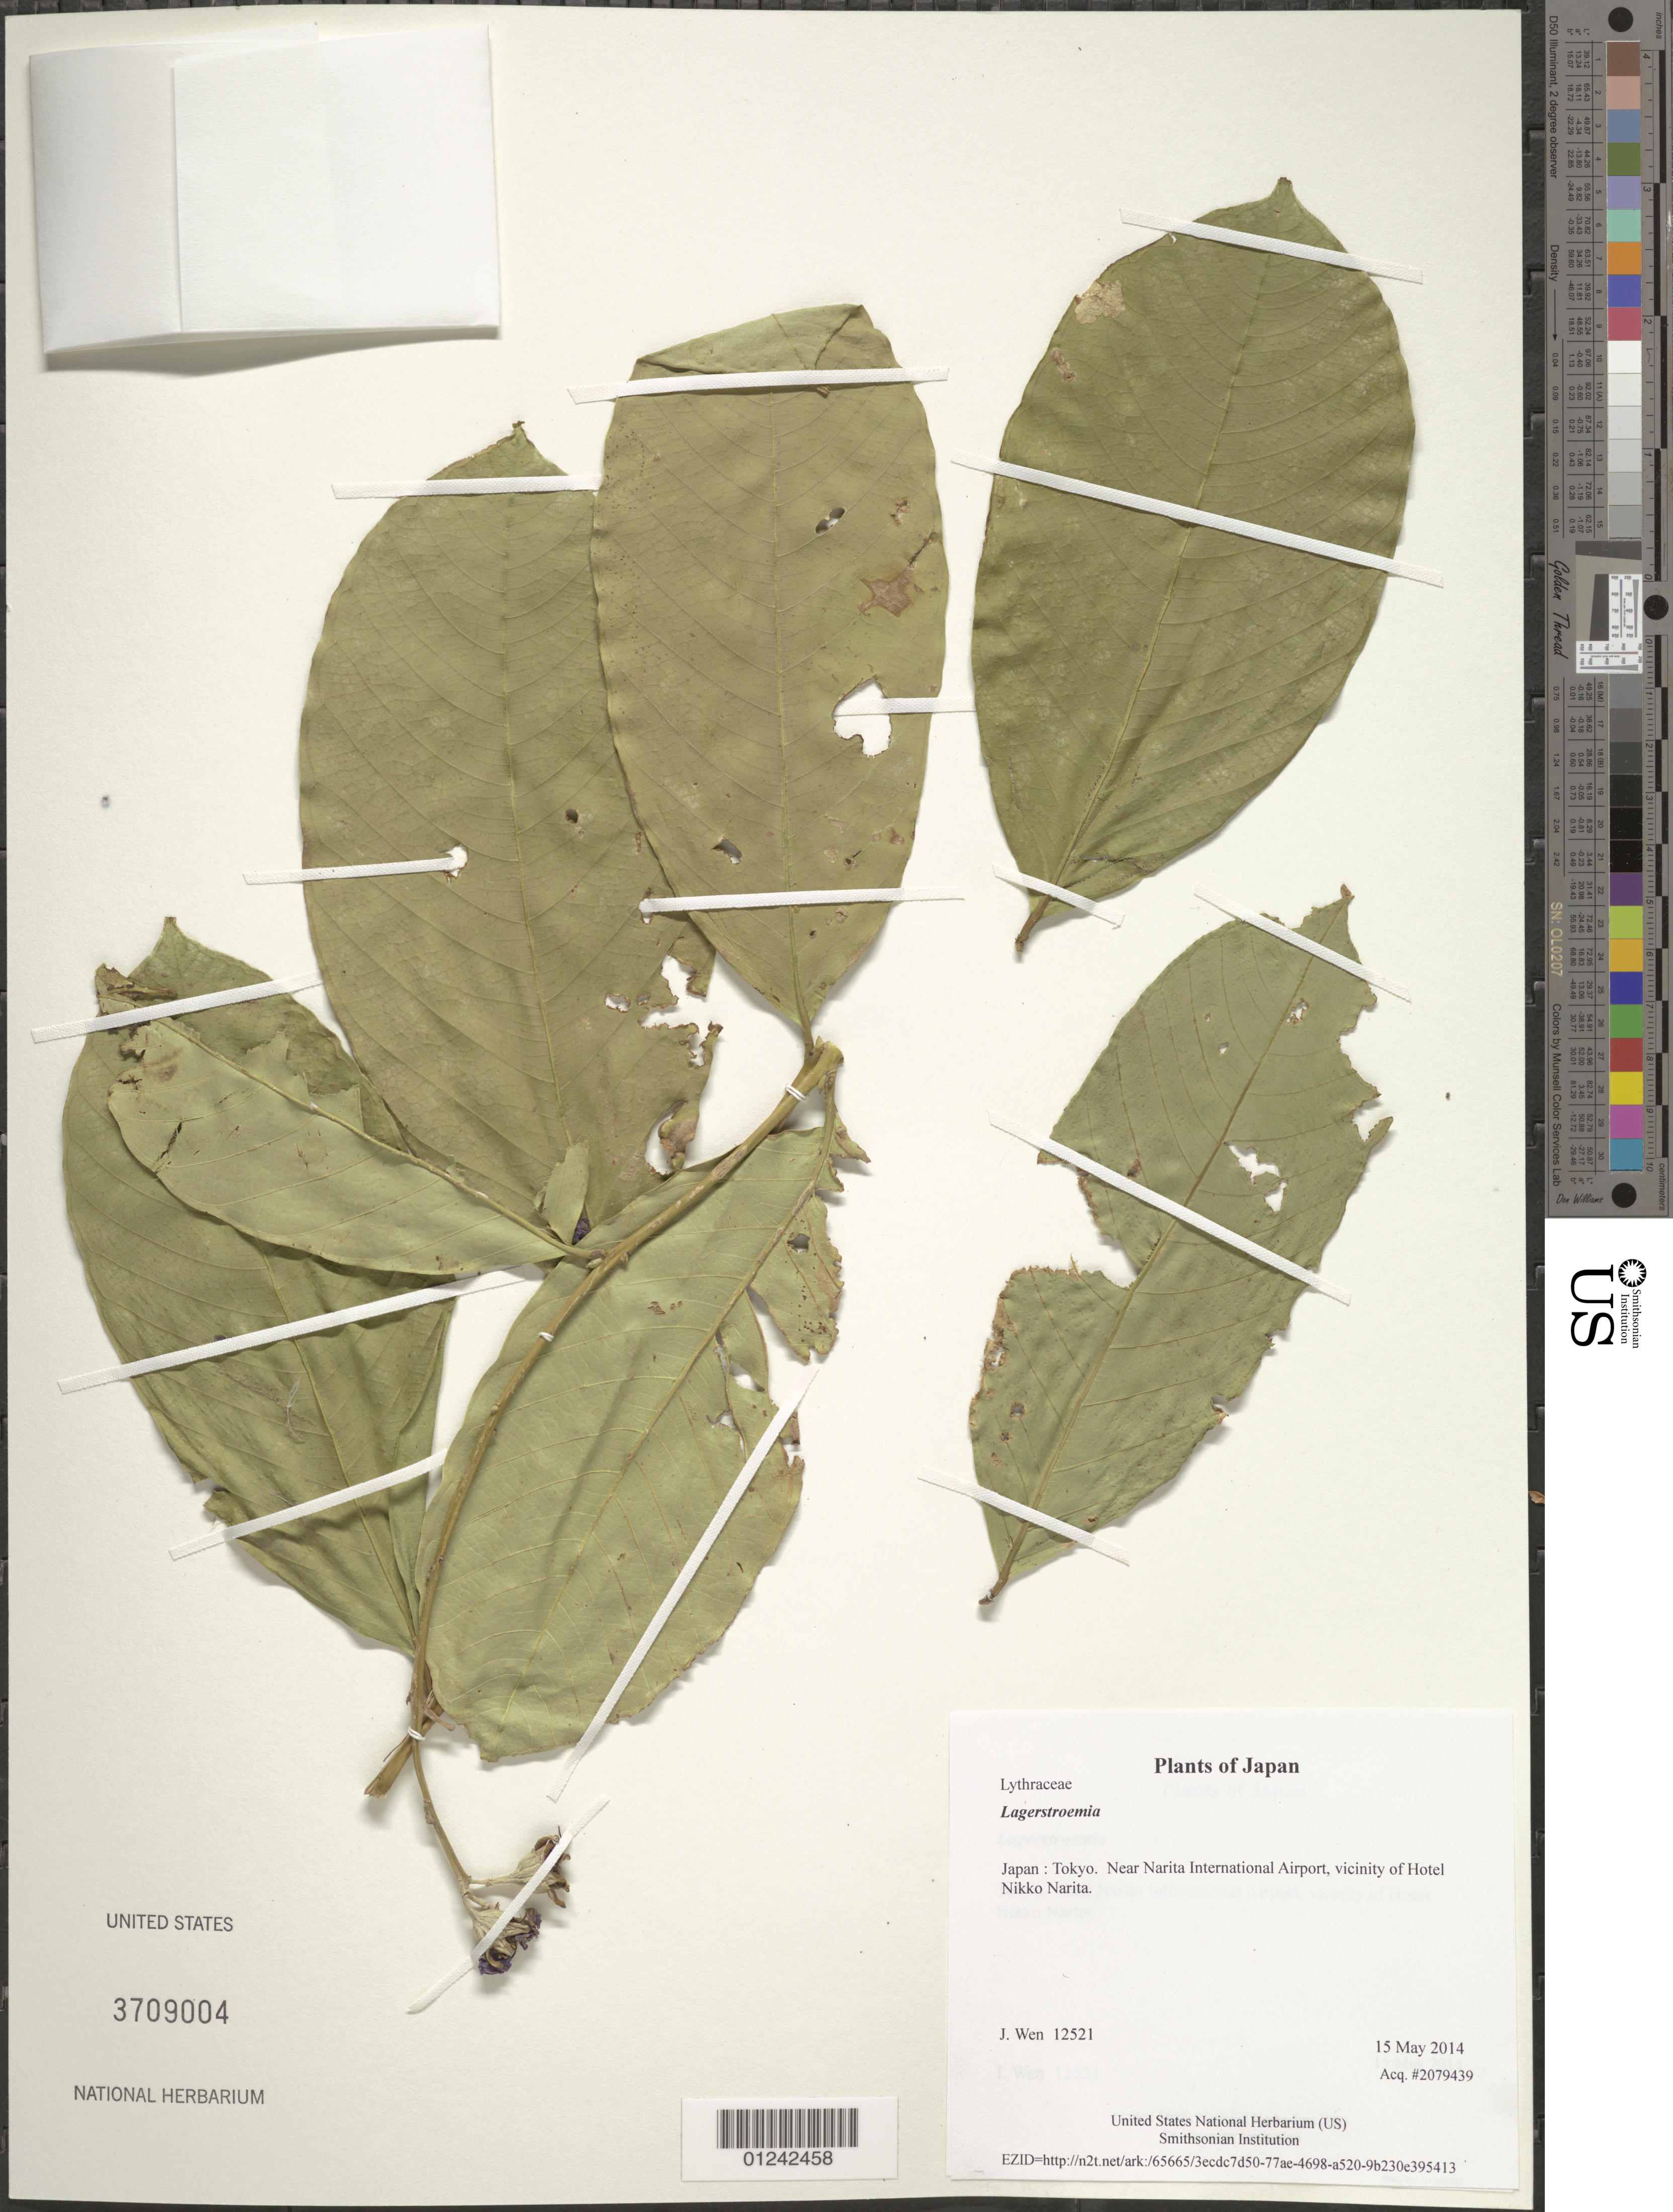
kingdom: Plantae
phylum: Tracheophyta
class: Magnoliopsida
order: Myrtales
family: Lythraceae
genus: Lagerstroemia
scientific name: Lagerstroemia sp.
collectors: J. Wen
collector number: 12521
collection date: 2014-05-15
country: Japan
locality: Tokyo. Near Narita International Airport, vicinity of Hotel Nikko Narita.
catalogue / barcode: US 3709004